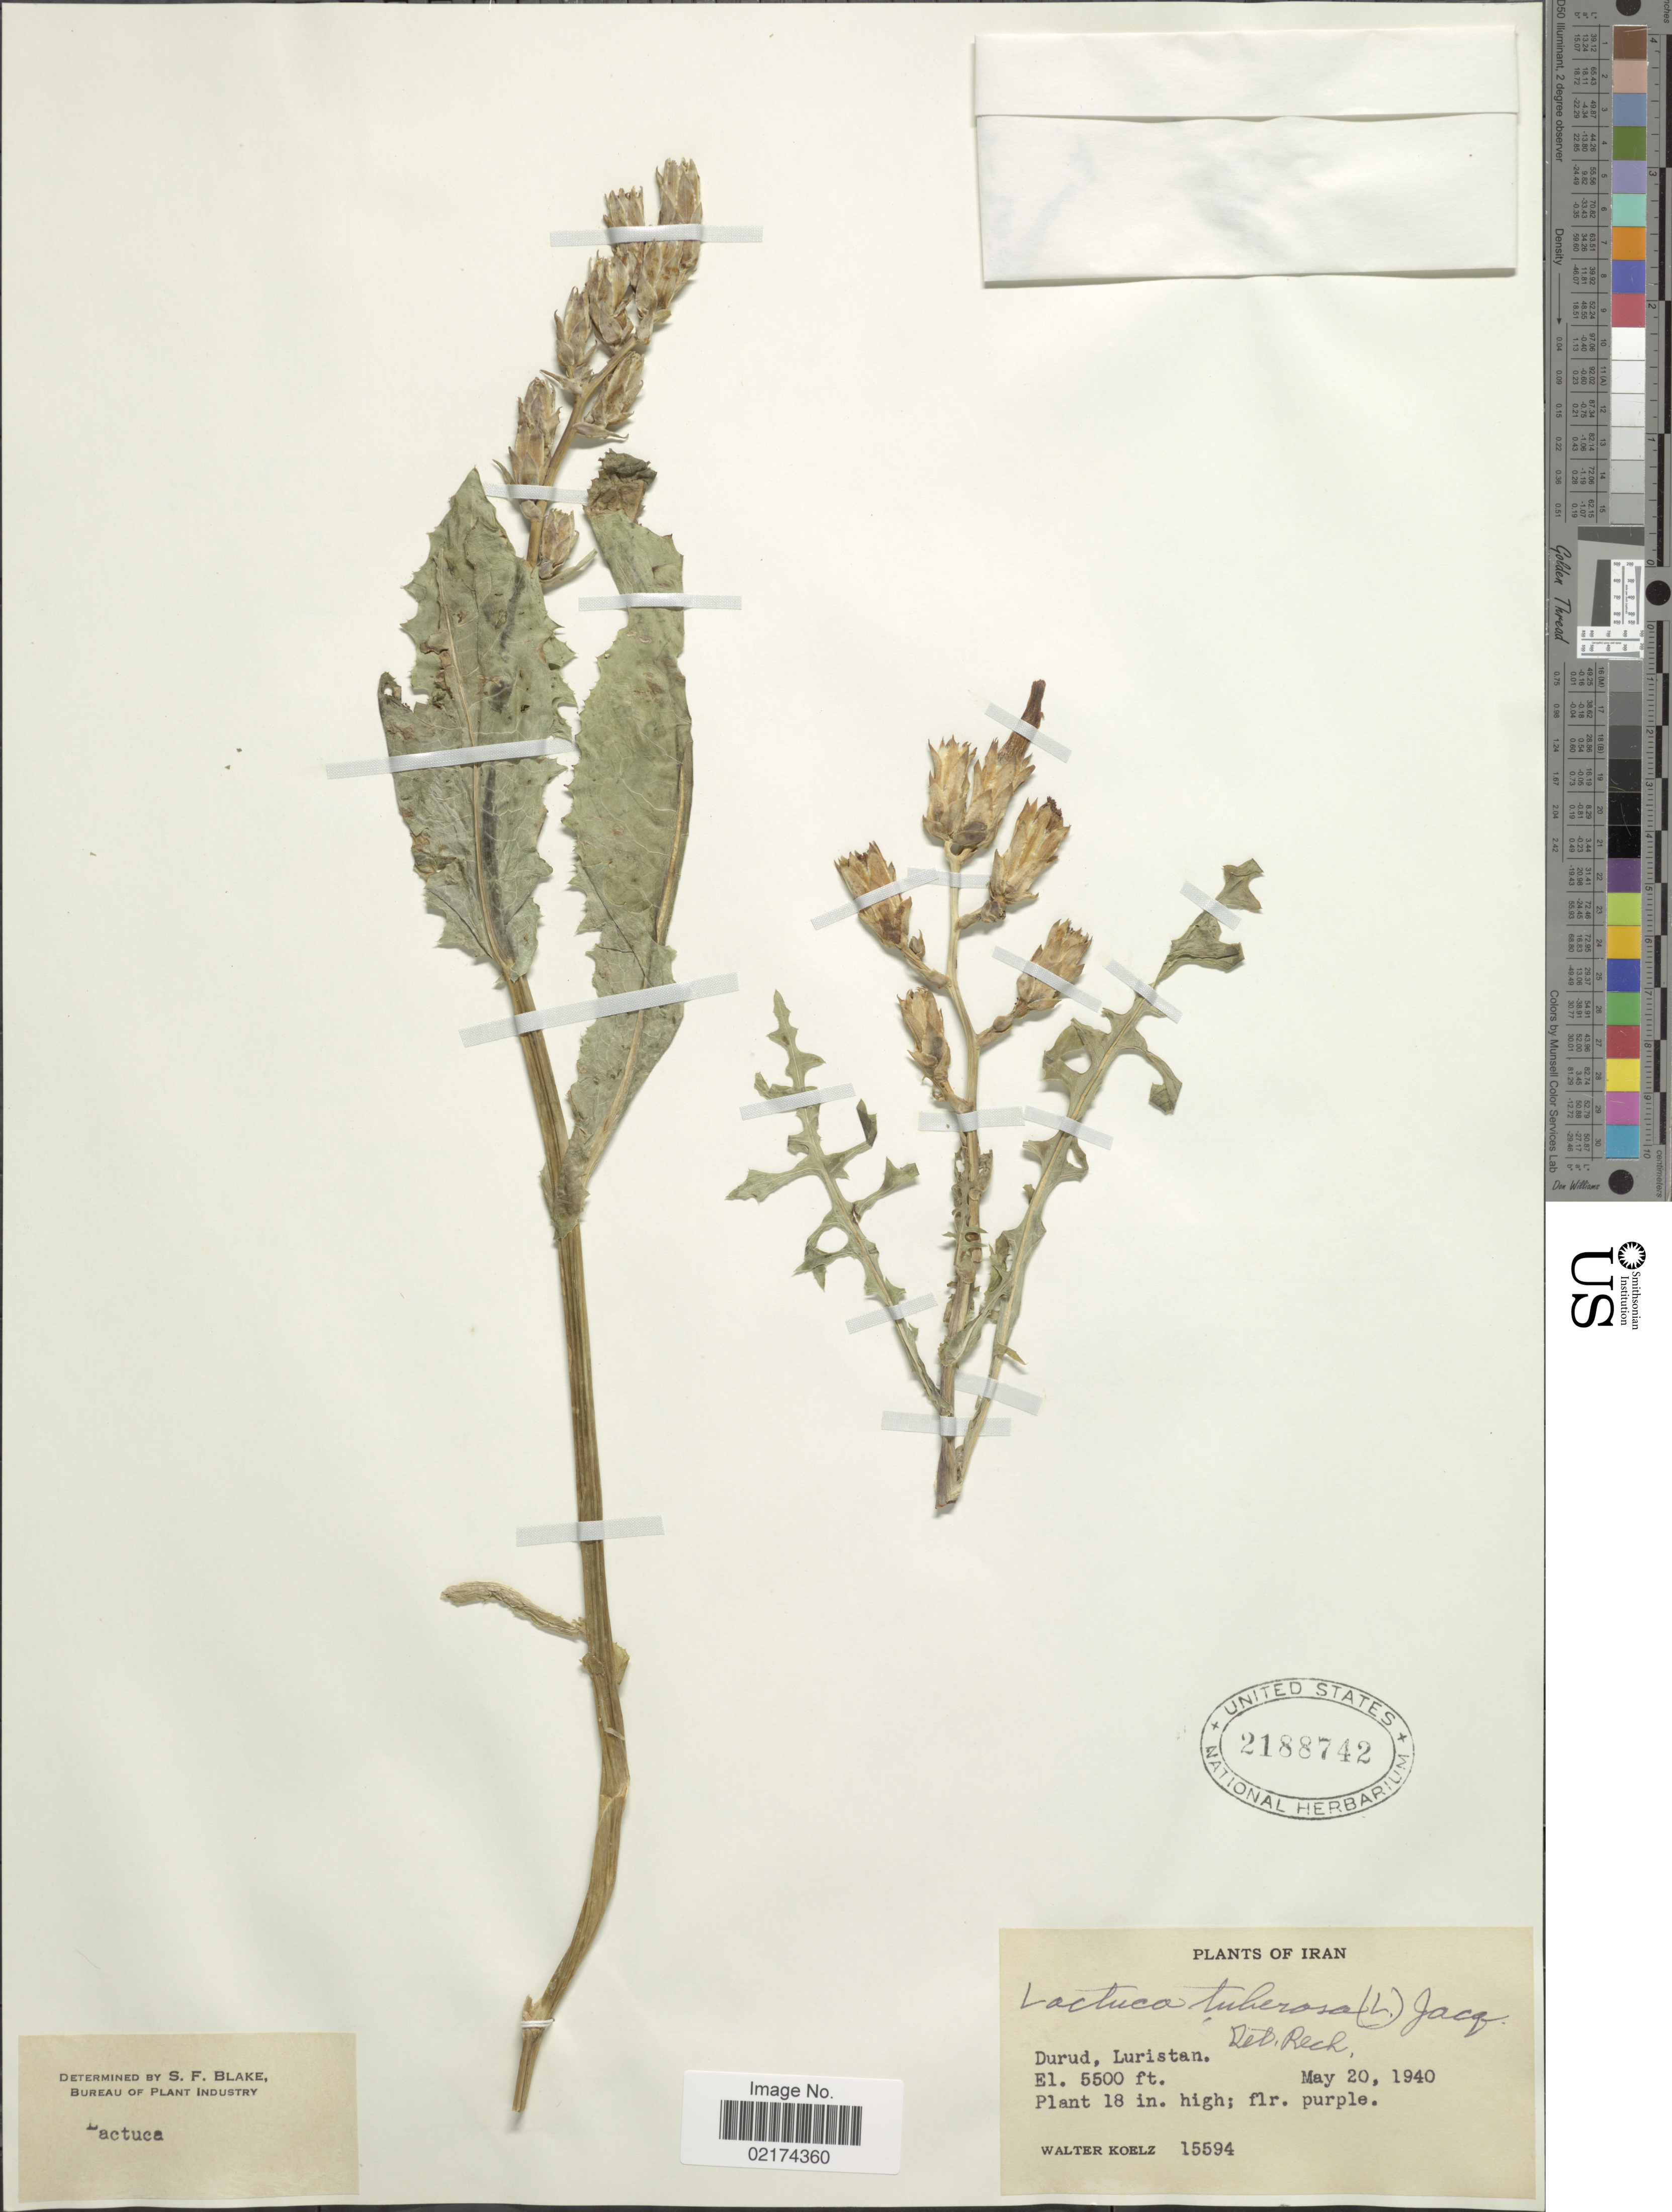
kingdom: Plantae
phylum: Tracheophyta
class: Magnoliopsida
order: Asterales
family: Asteraceae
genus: Lactuca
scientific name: Lactuca tuberosa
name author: Jacq.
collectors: W. N. Koelz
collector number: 15594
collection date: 1940-05-20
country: Iran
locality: Durud, Luristan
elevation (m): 1676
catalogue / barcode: US 2188742